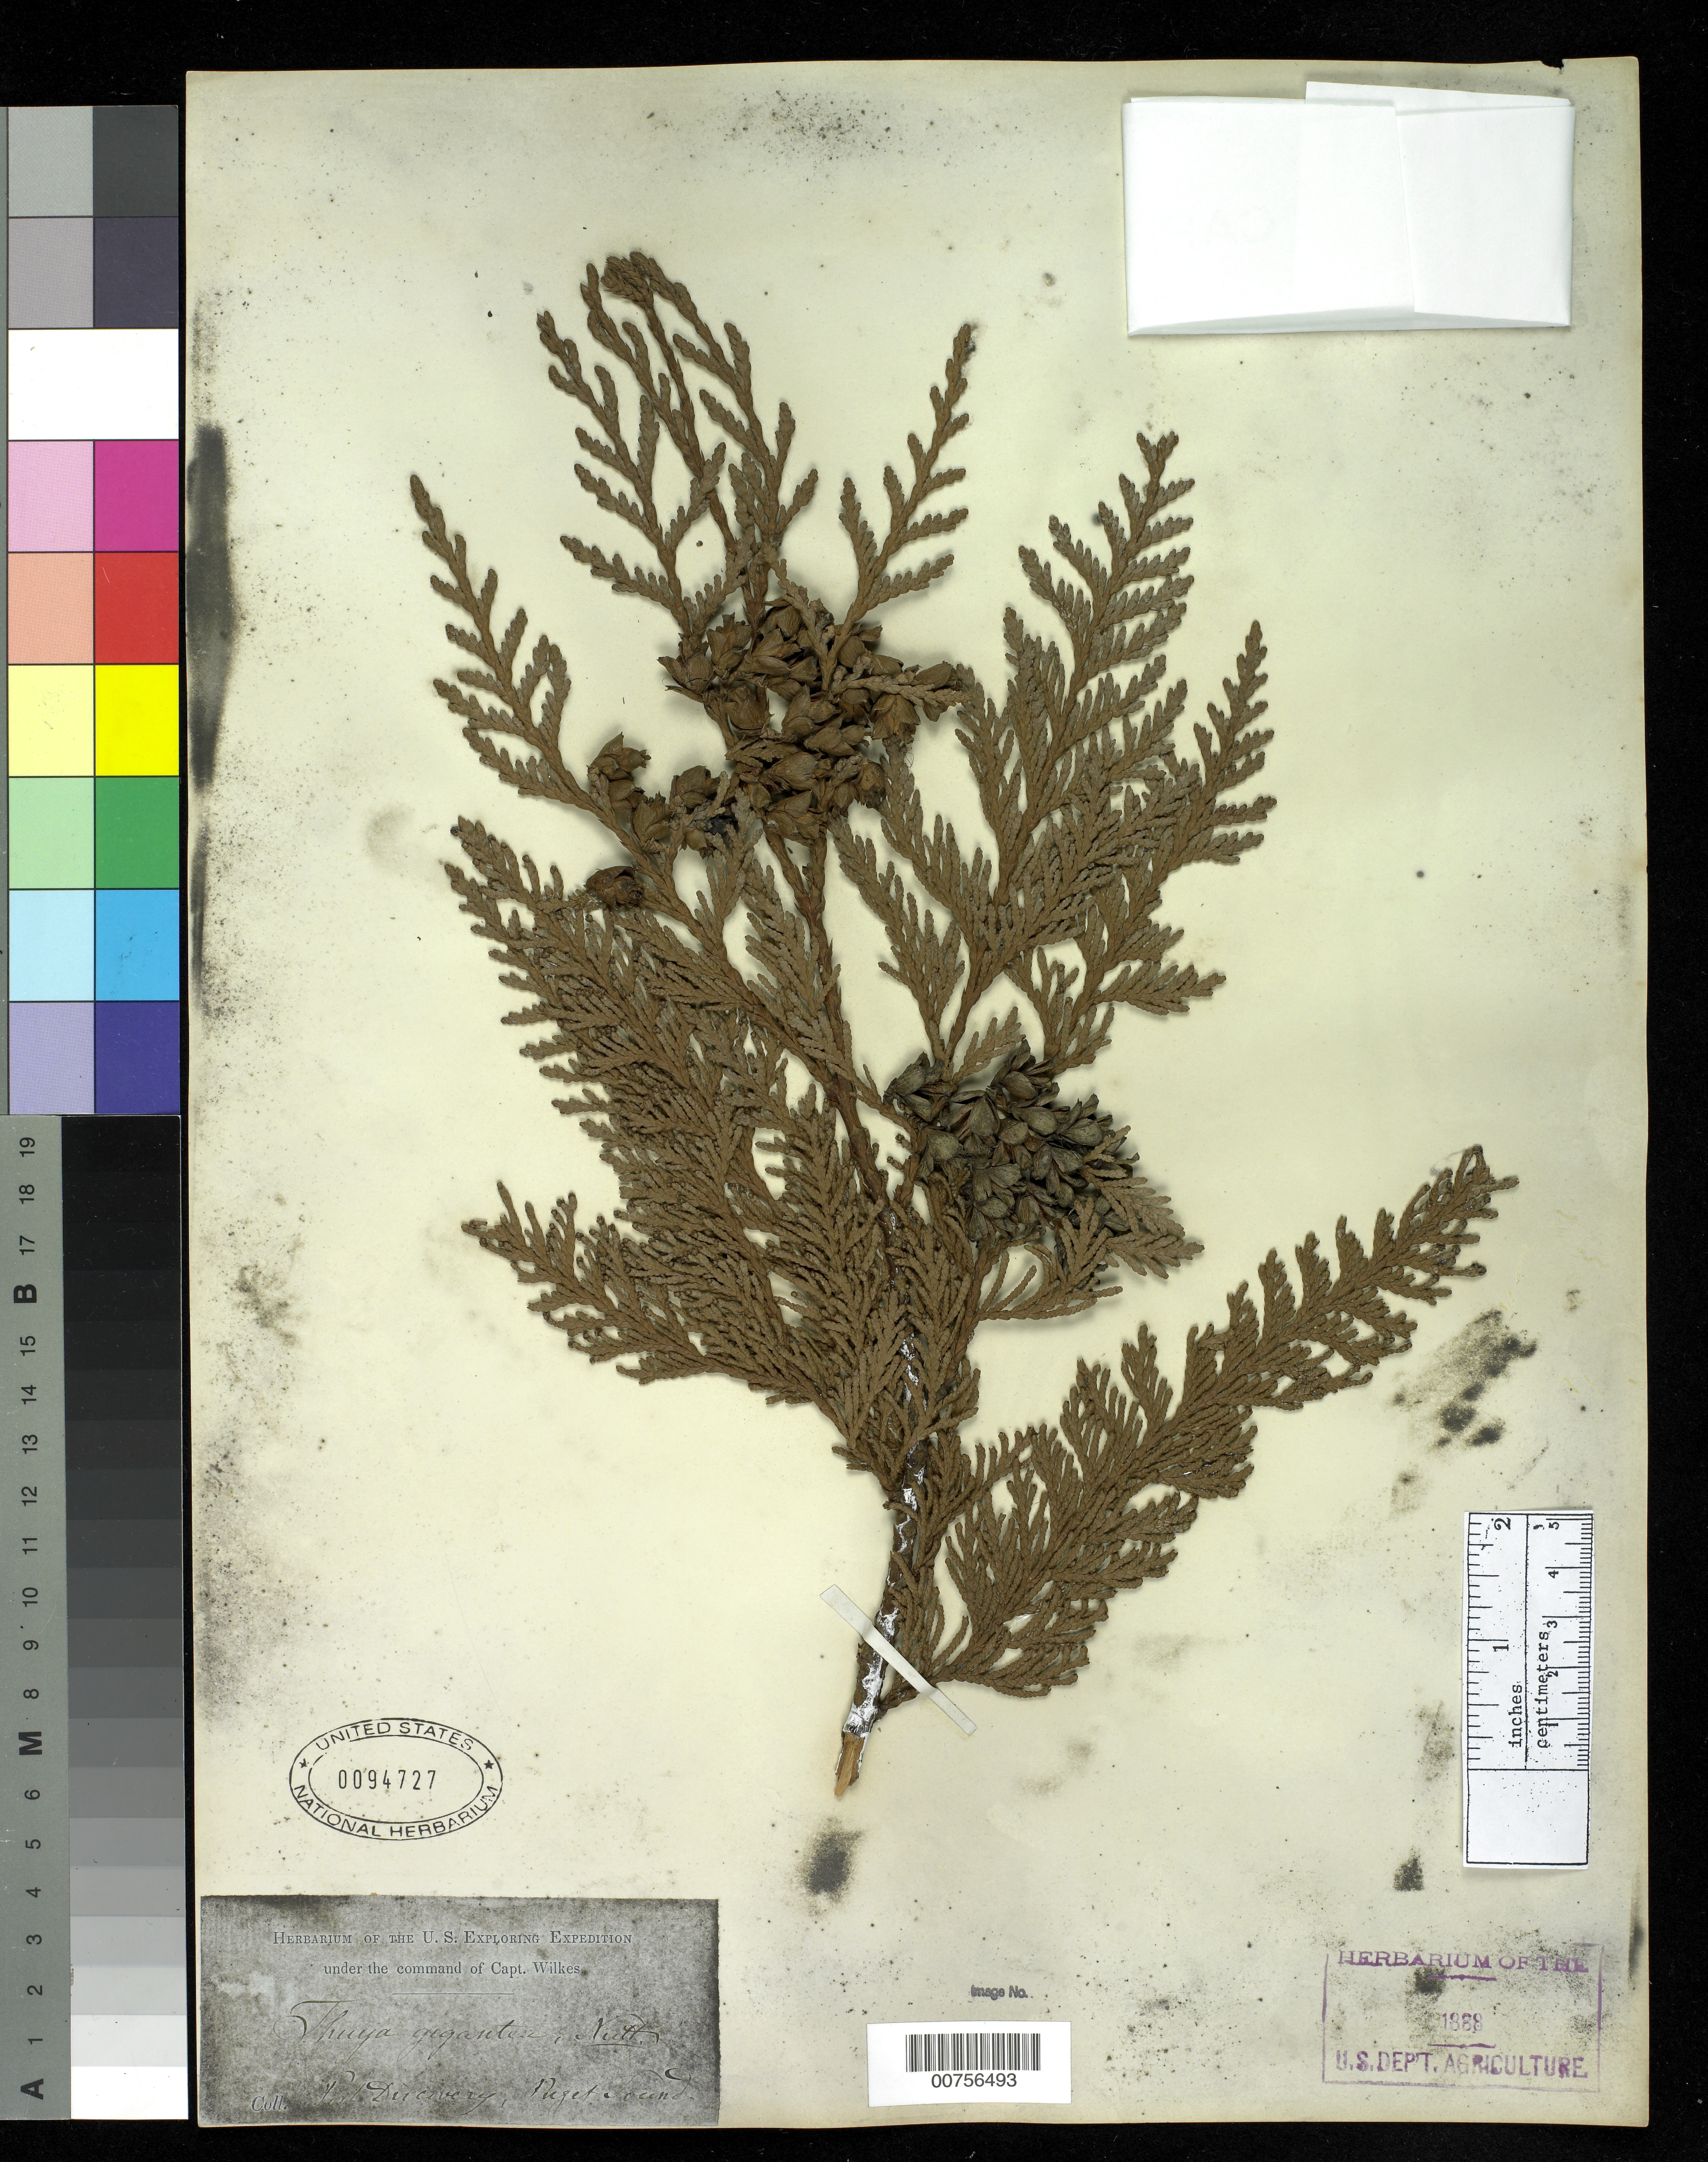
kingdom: Plantae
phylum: Tracheophyta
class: Pinopsida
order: Pinales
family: Cupressaceae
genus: Thuja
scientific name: Thuja plicata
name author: Donn & D. Don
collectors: Wilkes Explor. Exped.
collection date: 1838/1842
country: United States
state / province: Washington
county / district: King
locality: Puget Sound, Port Discovery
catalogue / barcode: US 94727